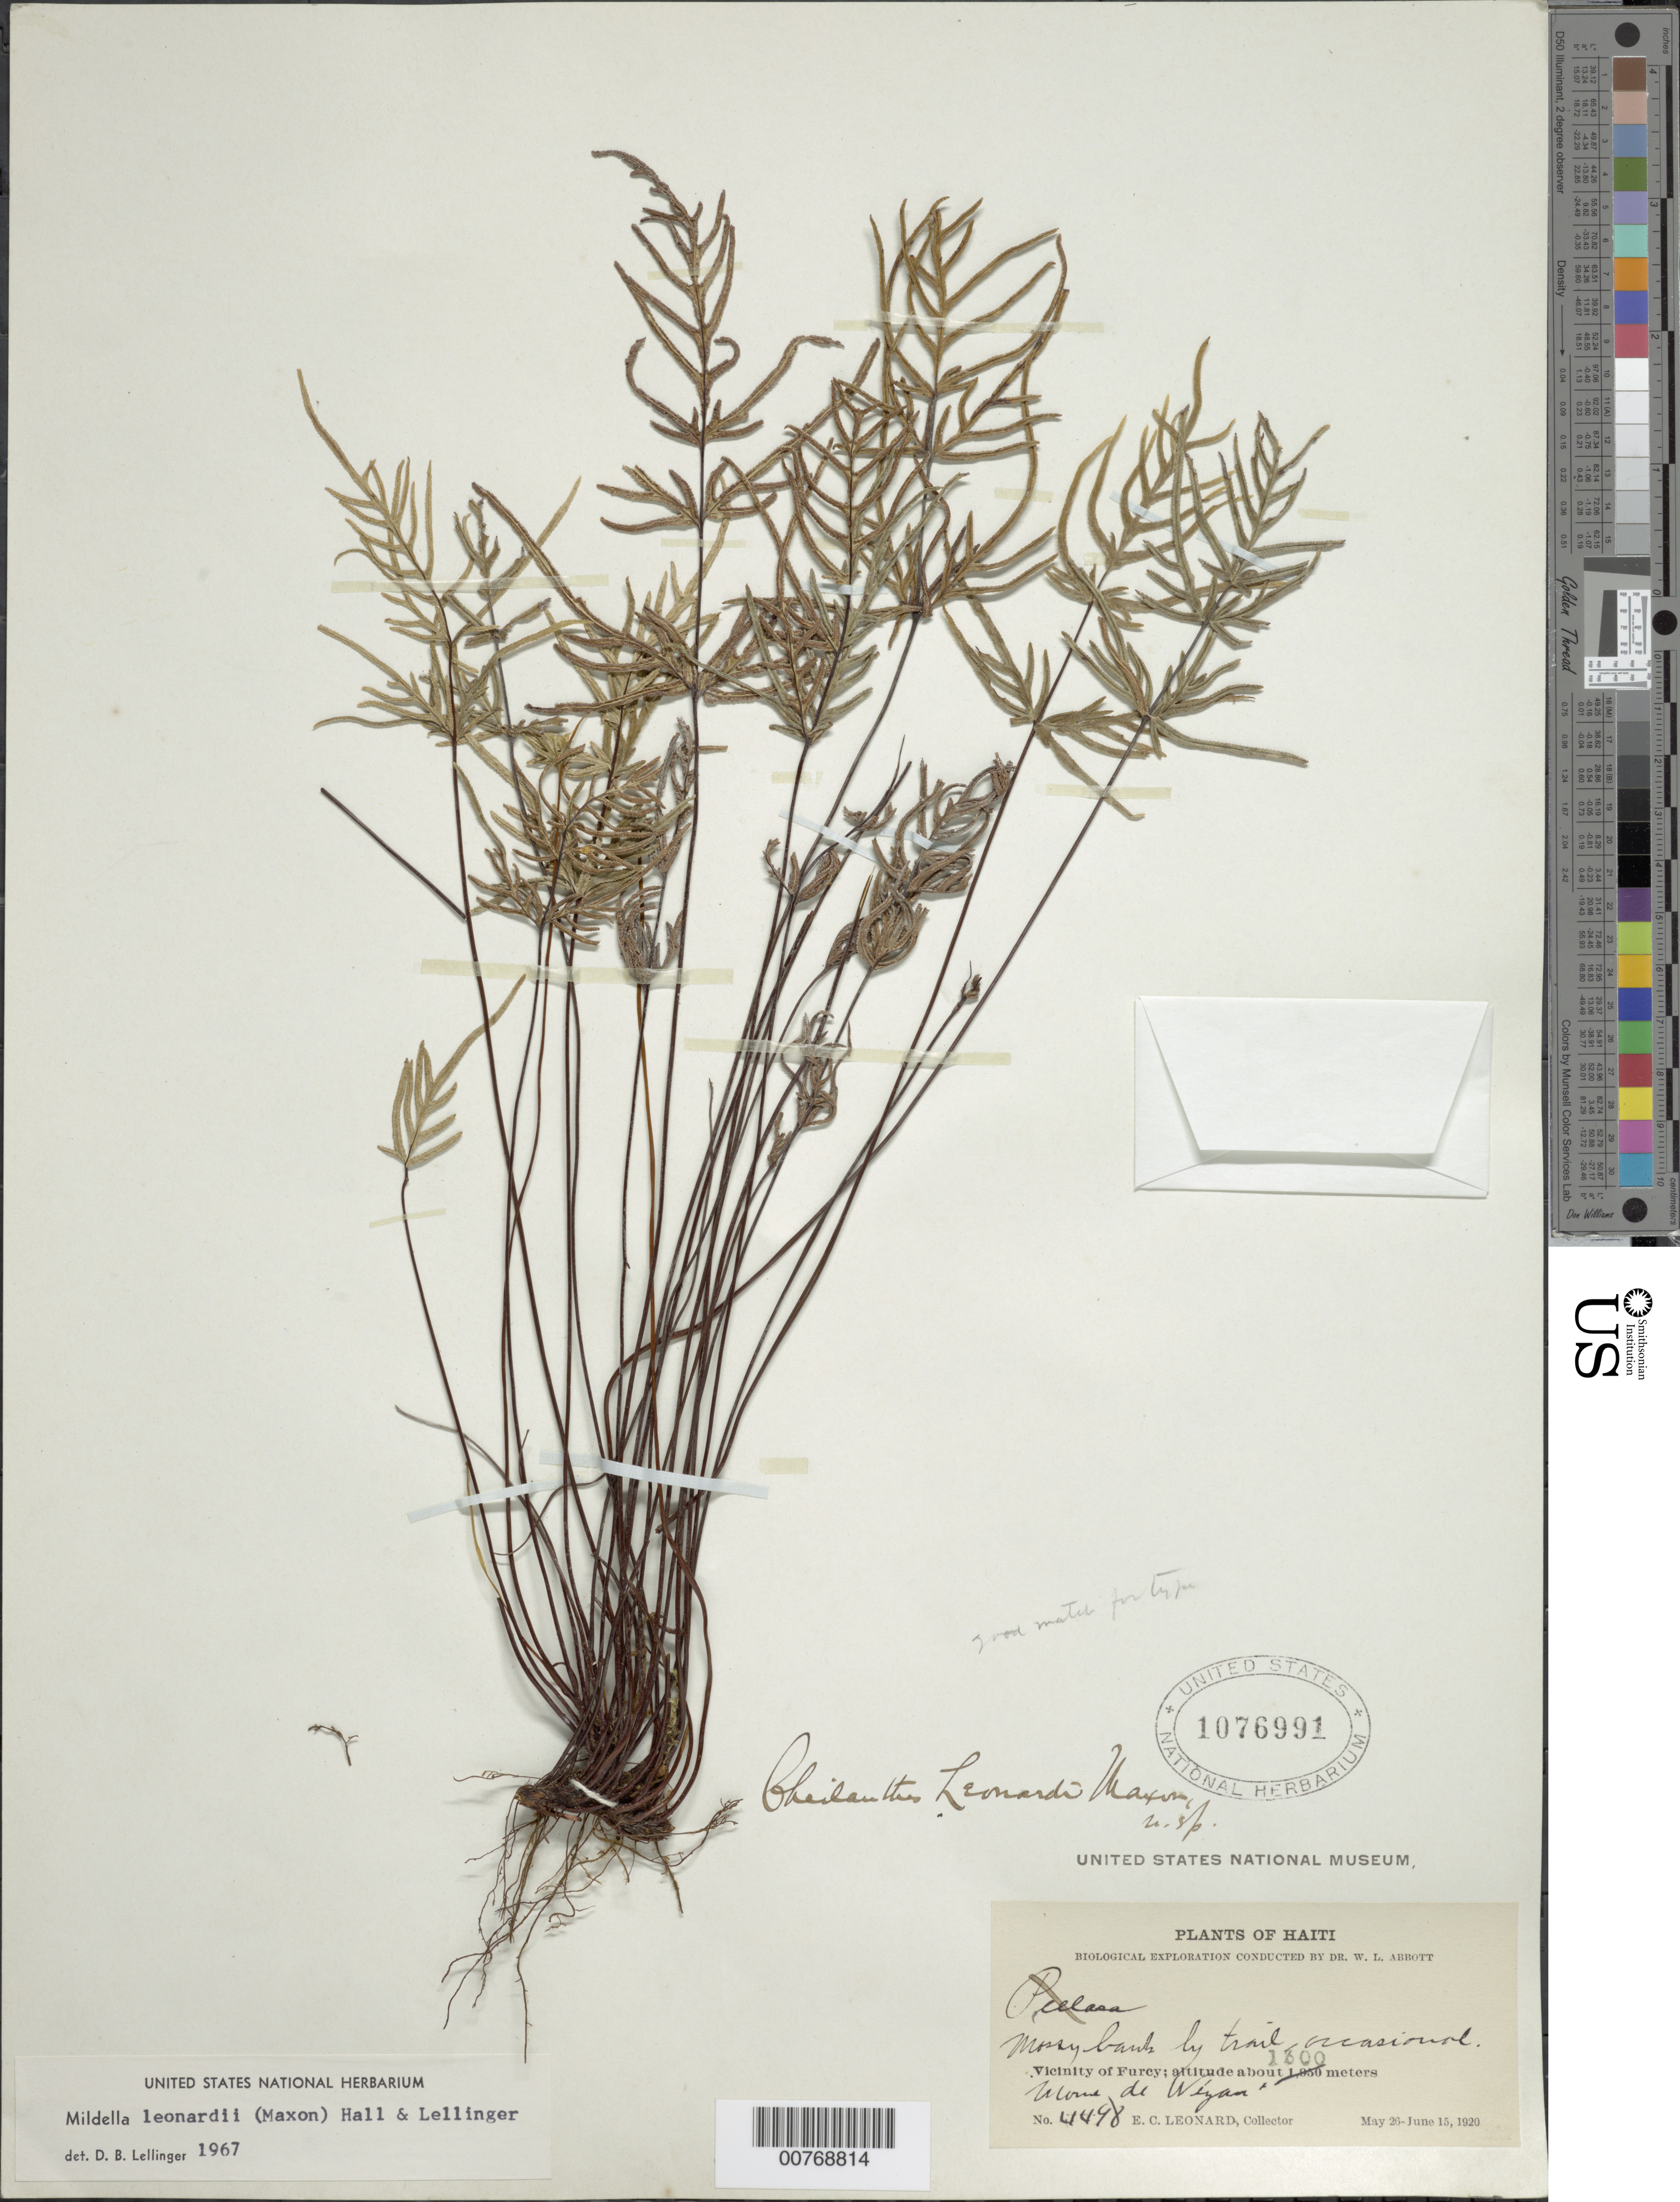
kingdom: Plantae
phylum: Tracheophyta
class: Polypodiopsida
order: Polypodiales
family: Pteridaceae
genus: Cheilanthes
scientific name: Cheilanthes leonardii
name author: Maxon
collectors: E. C. Leonard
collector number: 4498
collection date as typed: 20 May 1920 15 Jun 1920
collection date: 1920-05-20/1920-06-15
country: Haiti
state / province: Ouest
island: Hispaniola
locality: Vicinity of Furcy, Morne de Wezan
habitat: Marshy bank by trail, occasional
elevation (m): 1300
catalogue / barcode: US 1076991